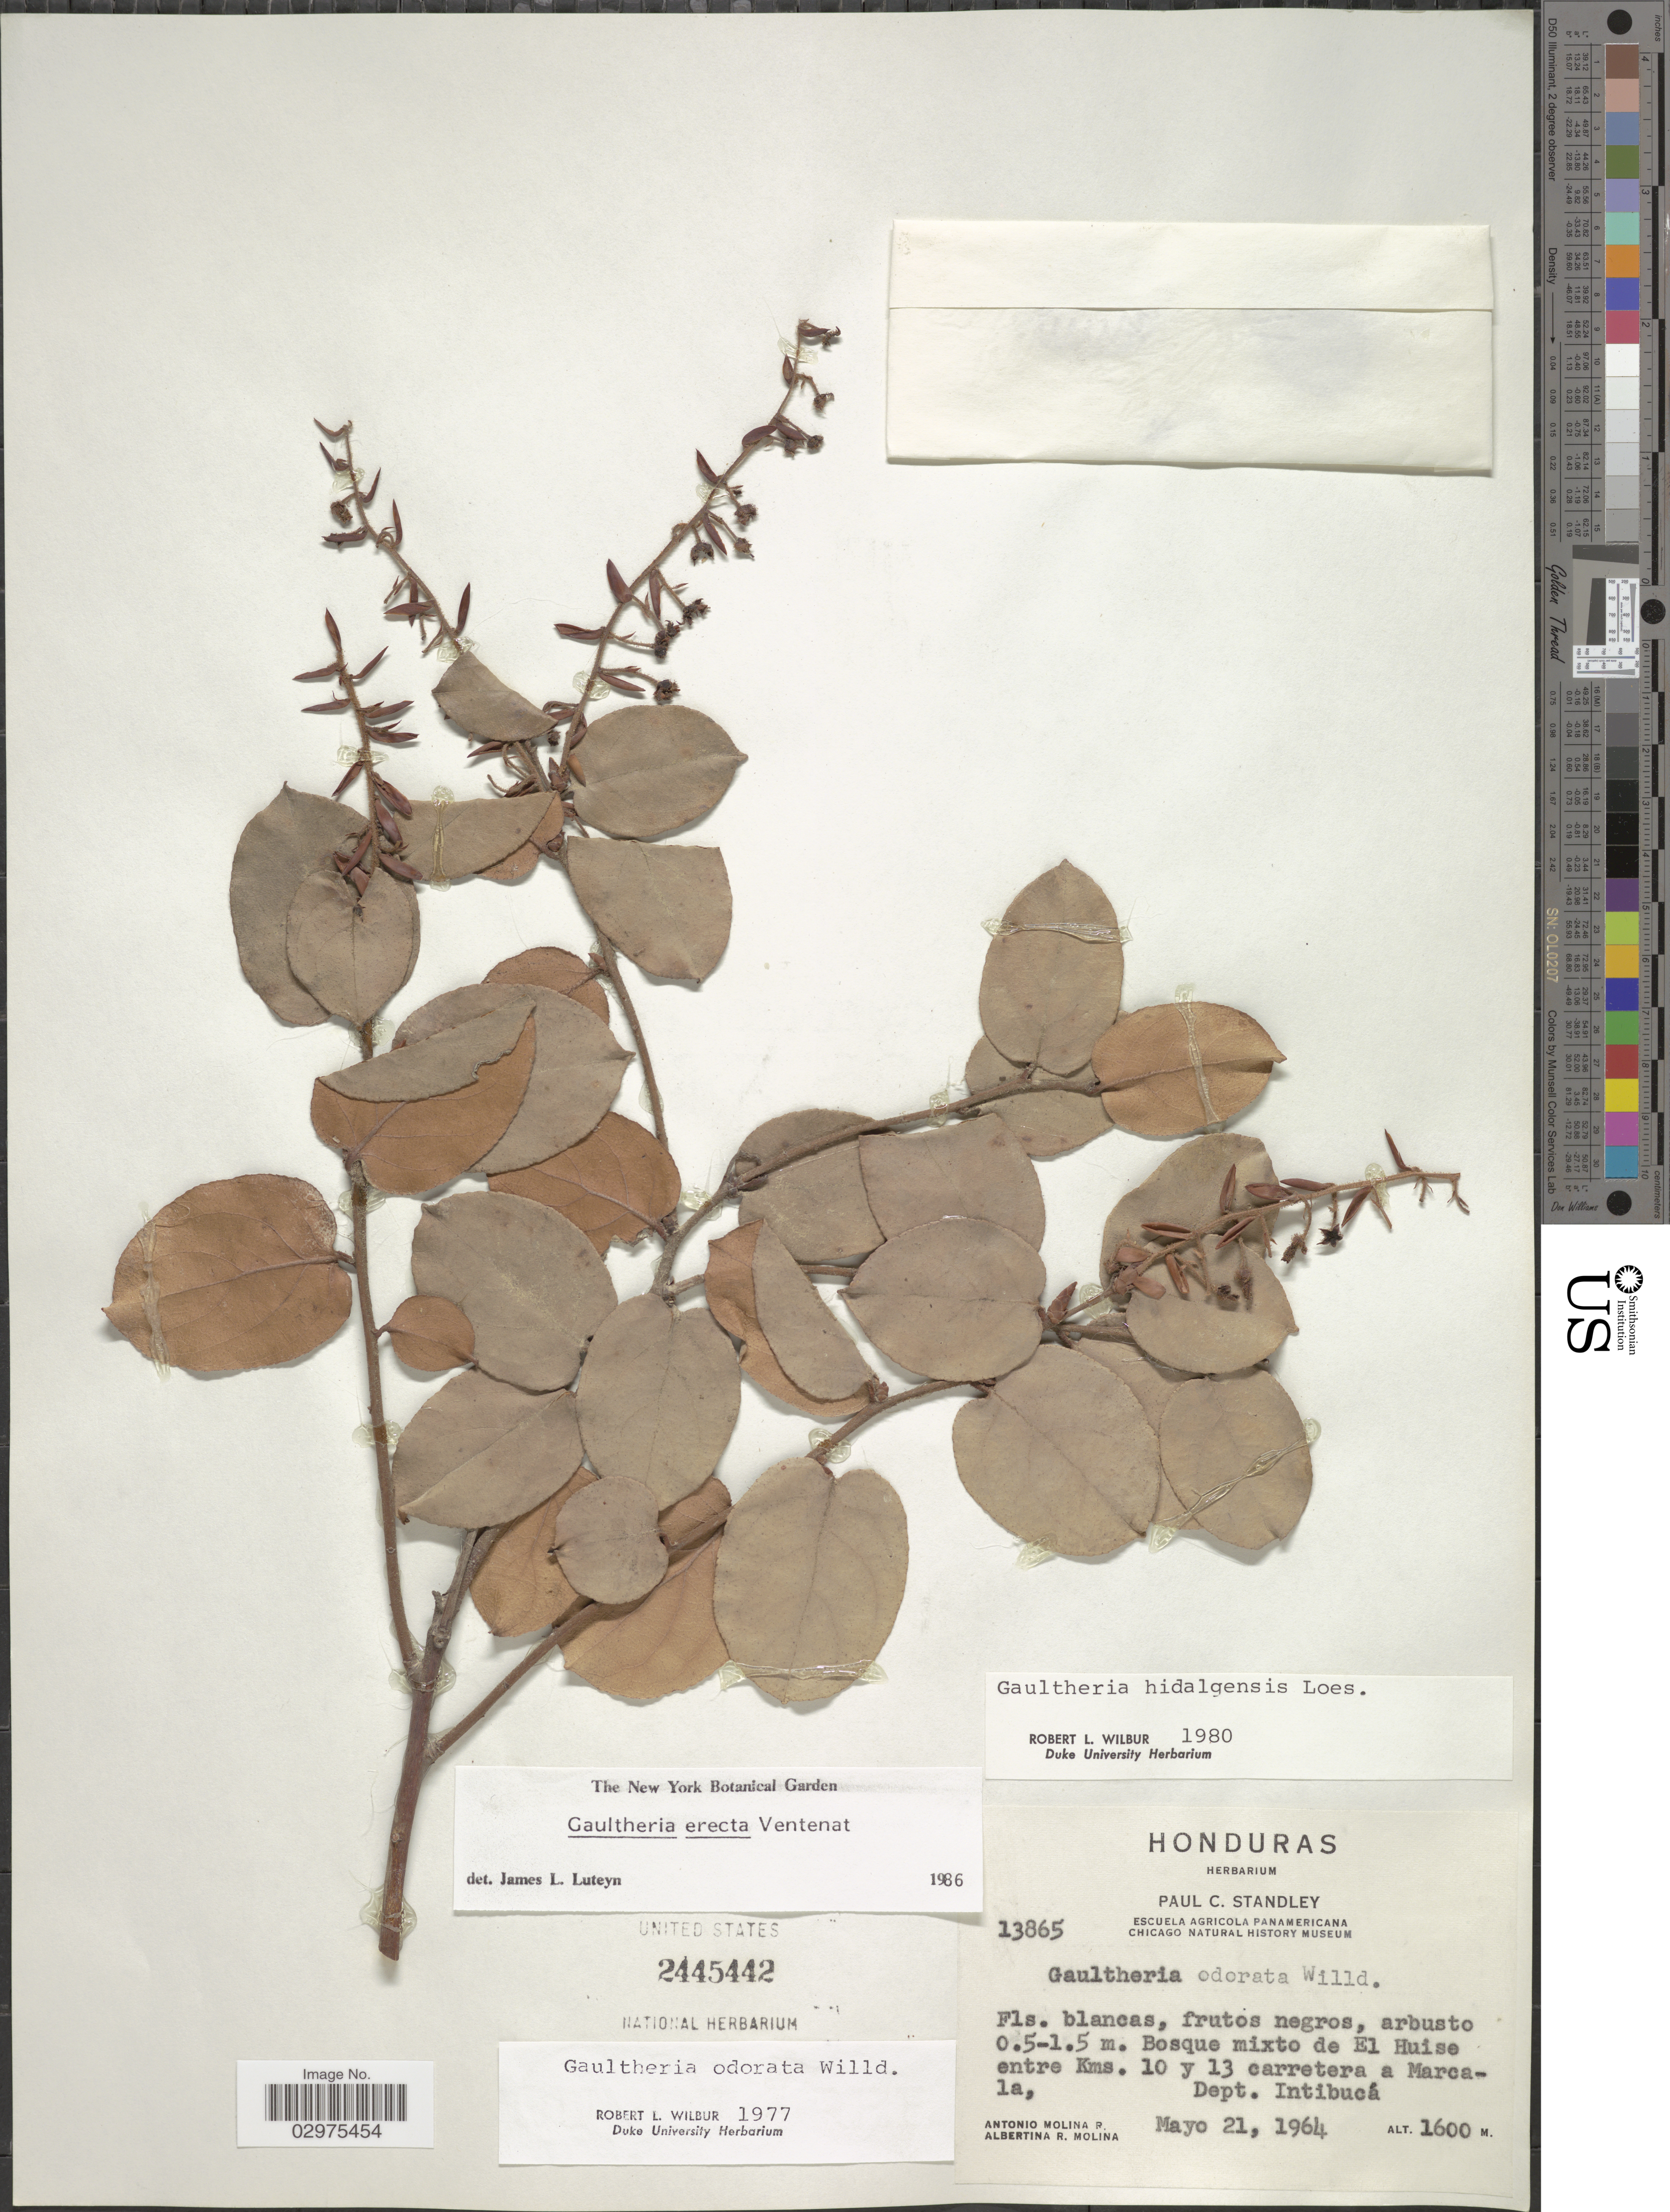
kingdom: Plantae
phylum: Tracheophyta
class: Magnoliopsida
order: Ericales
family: Ericaceae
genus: Gaultheria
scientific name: Gaultheria erecta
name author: Vent.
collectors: A. Molina R. & A. R. Molina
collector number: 13865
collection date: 1964-05-21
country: Honduras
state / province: Intibuca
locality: El Huise entre Kms. 10 y 13 carretera a Marcala, Dept. Intibucá.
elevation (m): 1600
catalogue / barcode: US 2445442